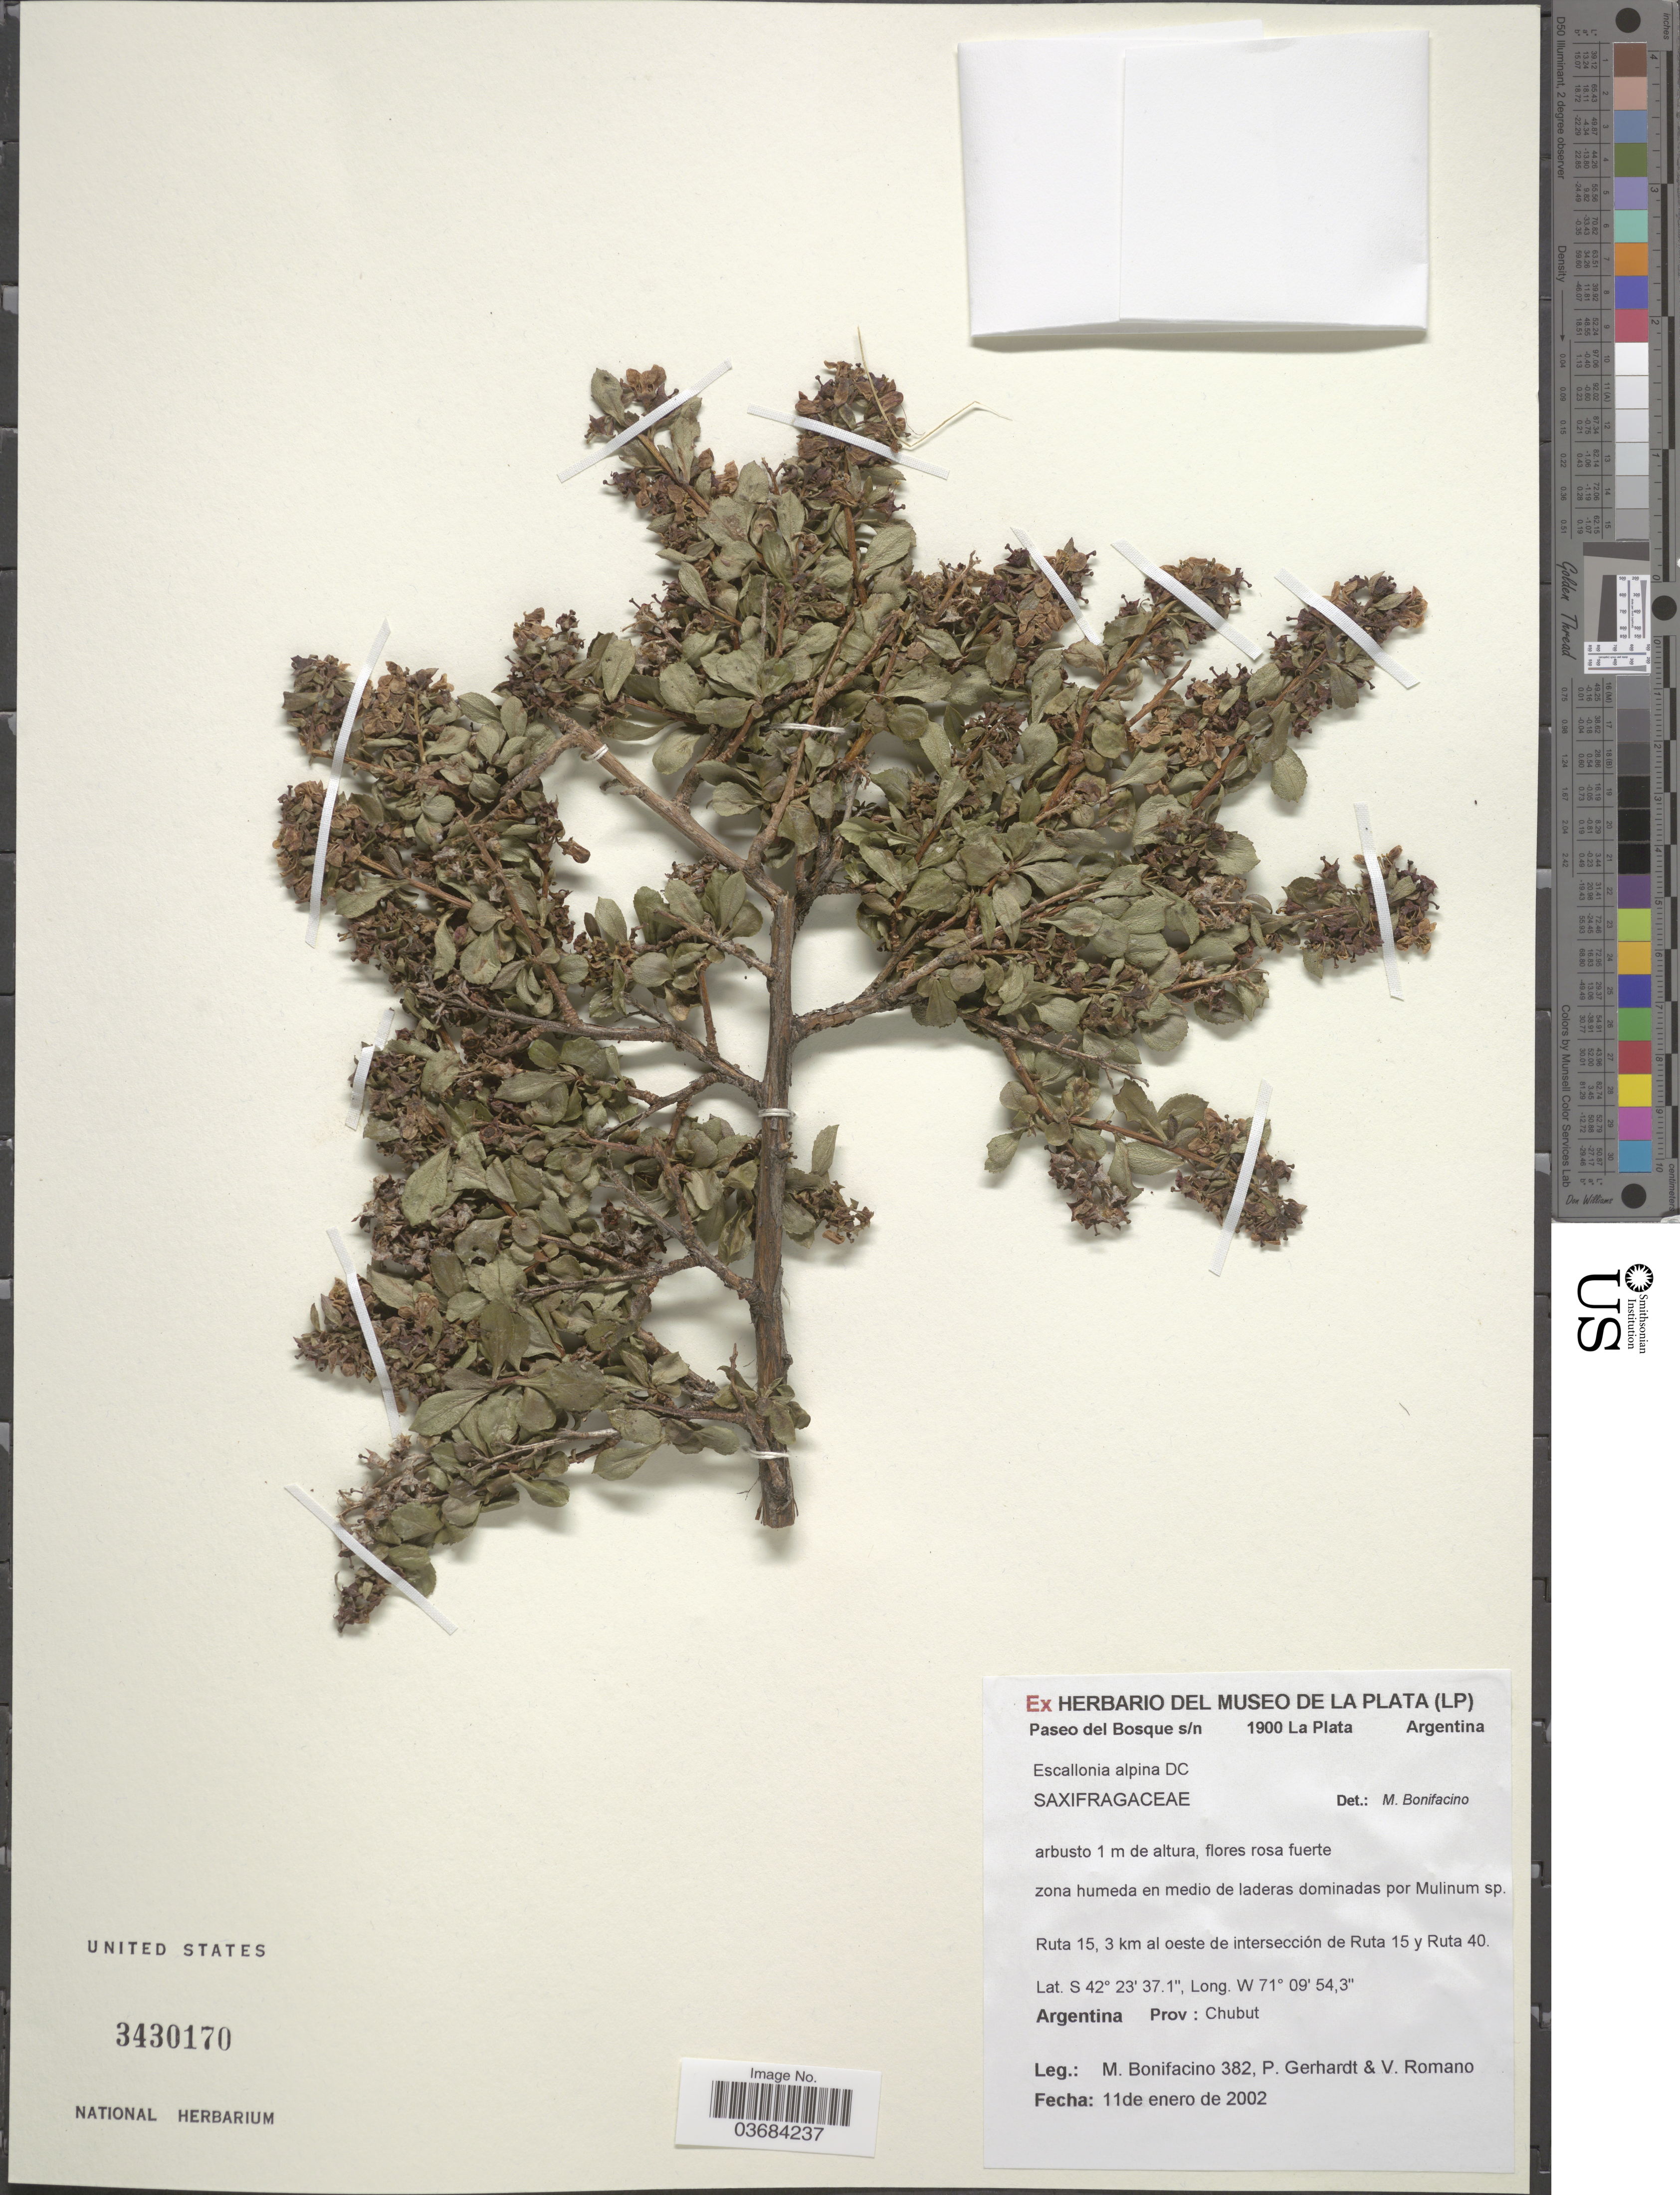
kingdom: Plantae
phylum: Tracheophyta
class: Magnoliopsida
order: Escalloniales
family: Escalloniaceae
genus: Escallonia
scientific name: Escallonia alpina var. alpina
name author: Poepp. ex DC.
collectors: M. Bonifacino, P. Gerhardt & V. Romano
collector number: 382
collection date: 2002-01-11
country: Argentina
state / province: Chubut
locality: Ruta 15, 3 km al oeste de intersección de Ruta 15 y Ruta 40.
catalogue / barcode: US 3430170